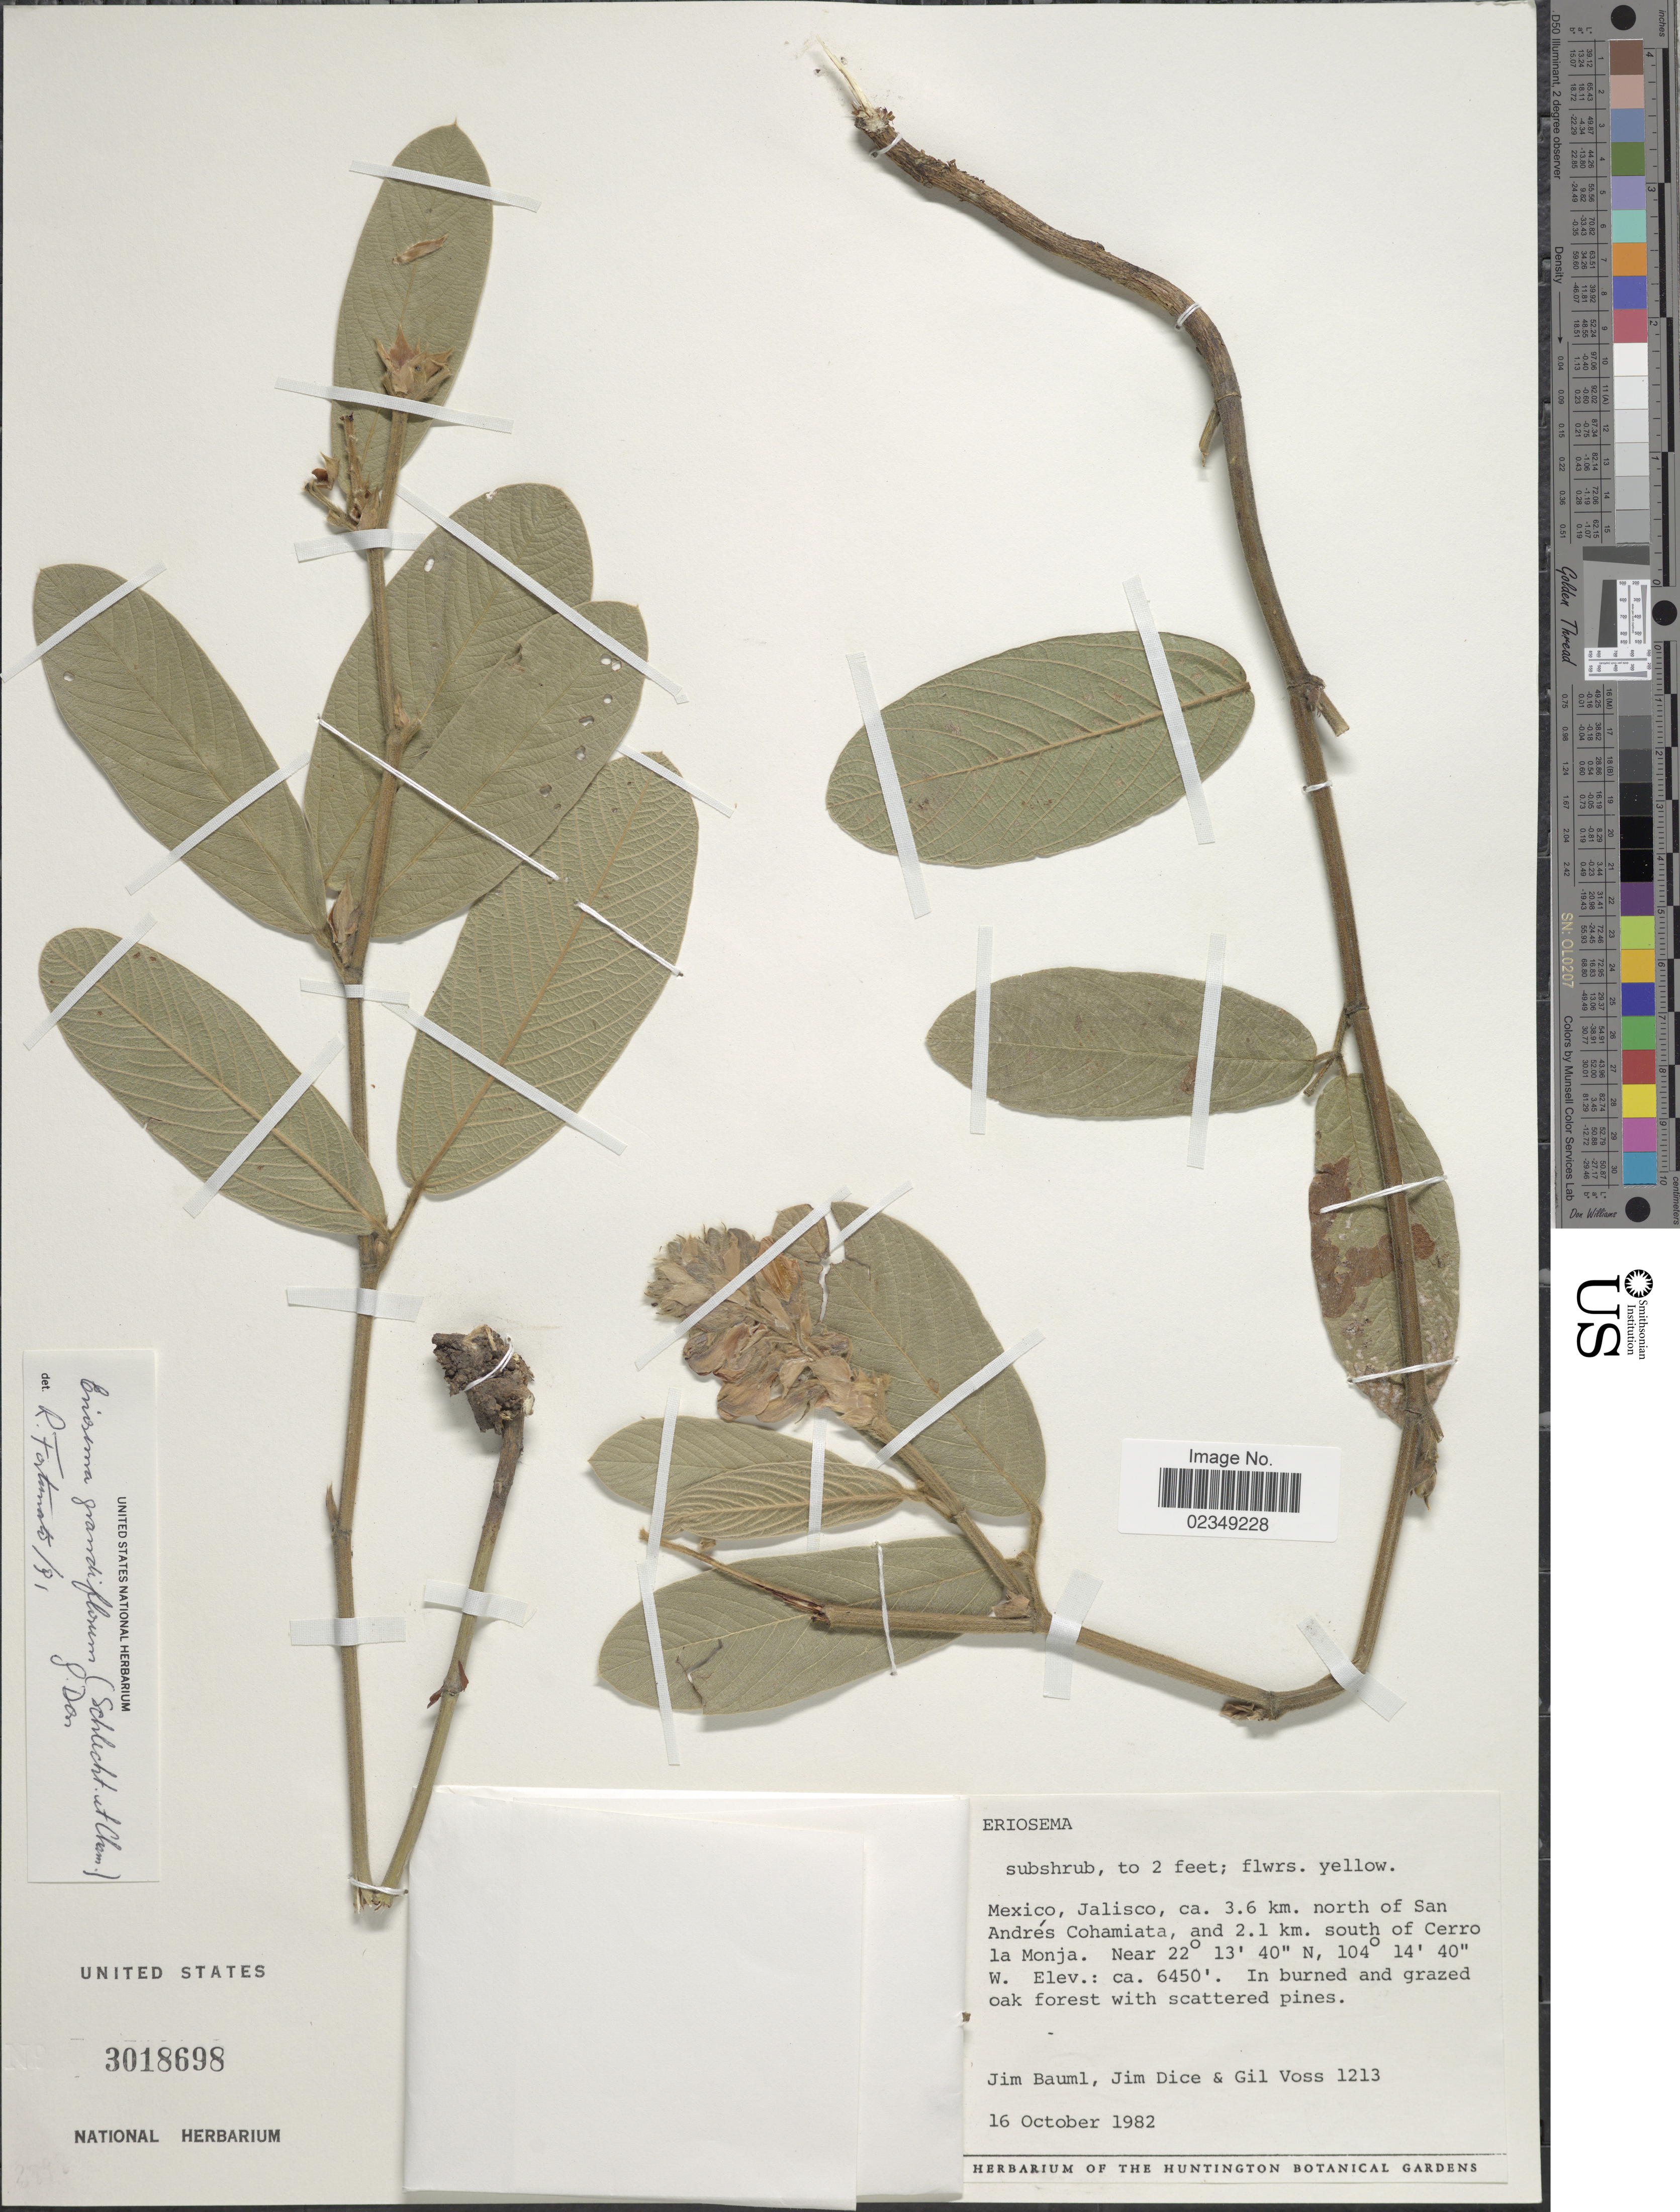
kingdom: Plantae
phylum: Tracheophyta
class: Magnoliopsida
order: Fabales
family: Fabaceae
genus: Eriosema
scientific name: Eriosema grandiflorum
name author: (Schltdl. & Cham.) G. Don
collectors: J. Bauml, J. Dice & G. Voss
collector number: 1213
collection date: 1982-10-16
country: Mexico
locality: Ca. 3.6 km. north of San Andres Cohamiata, and 2.1 km. south of Cerro la Monja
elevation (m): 1966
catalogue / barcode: US 3018698